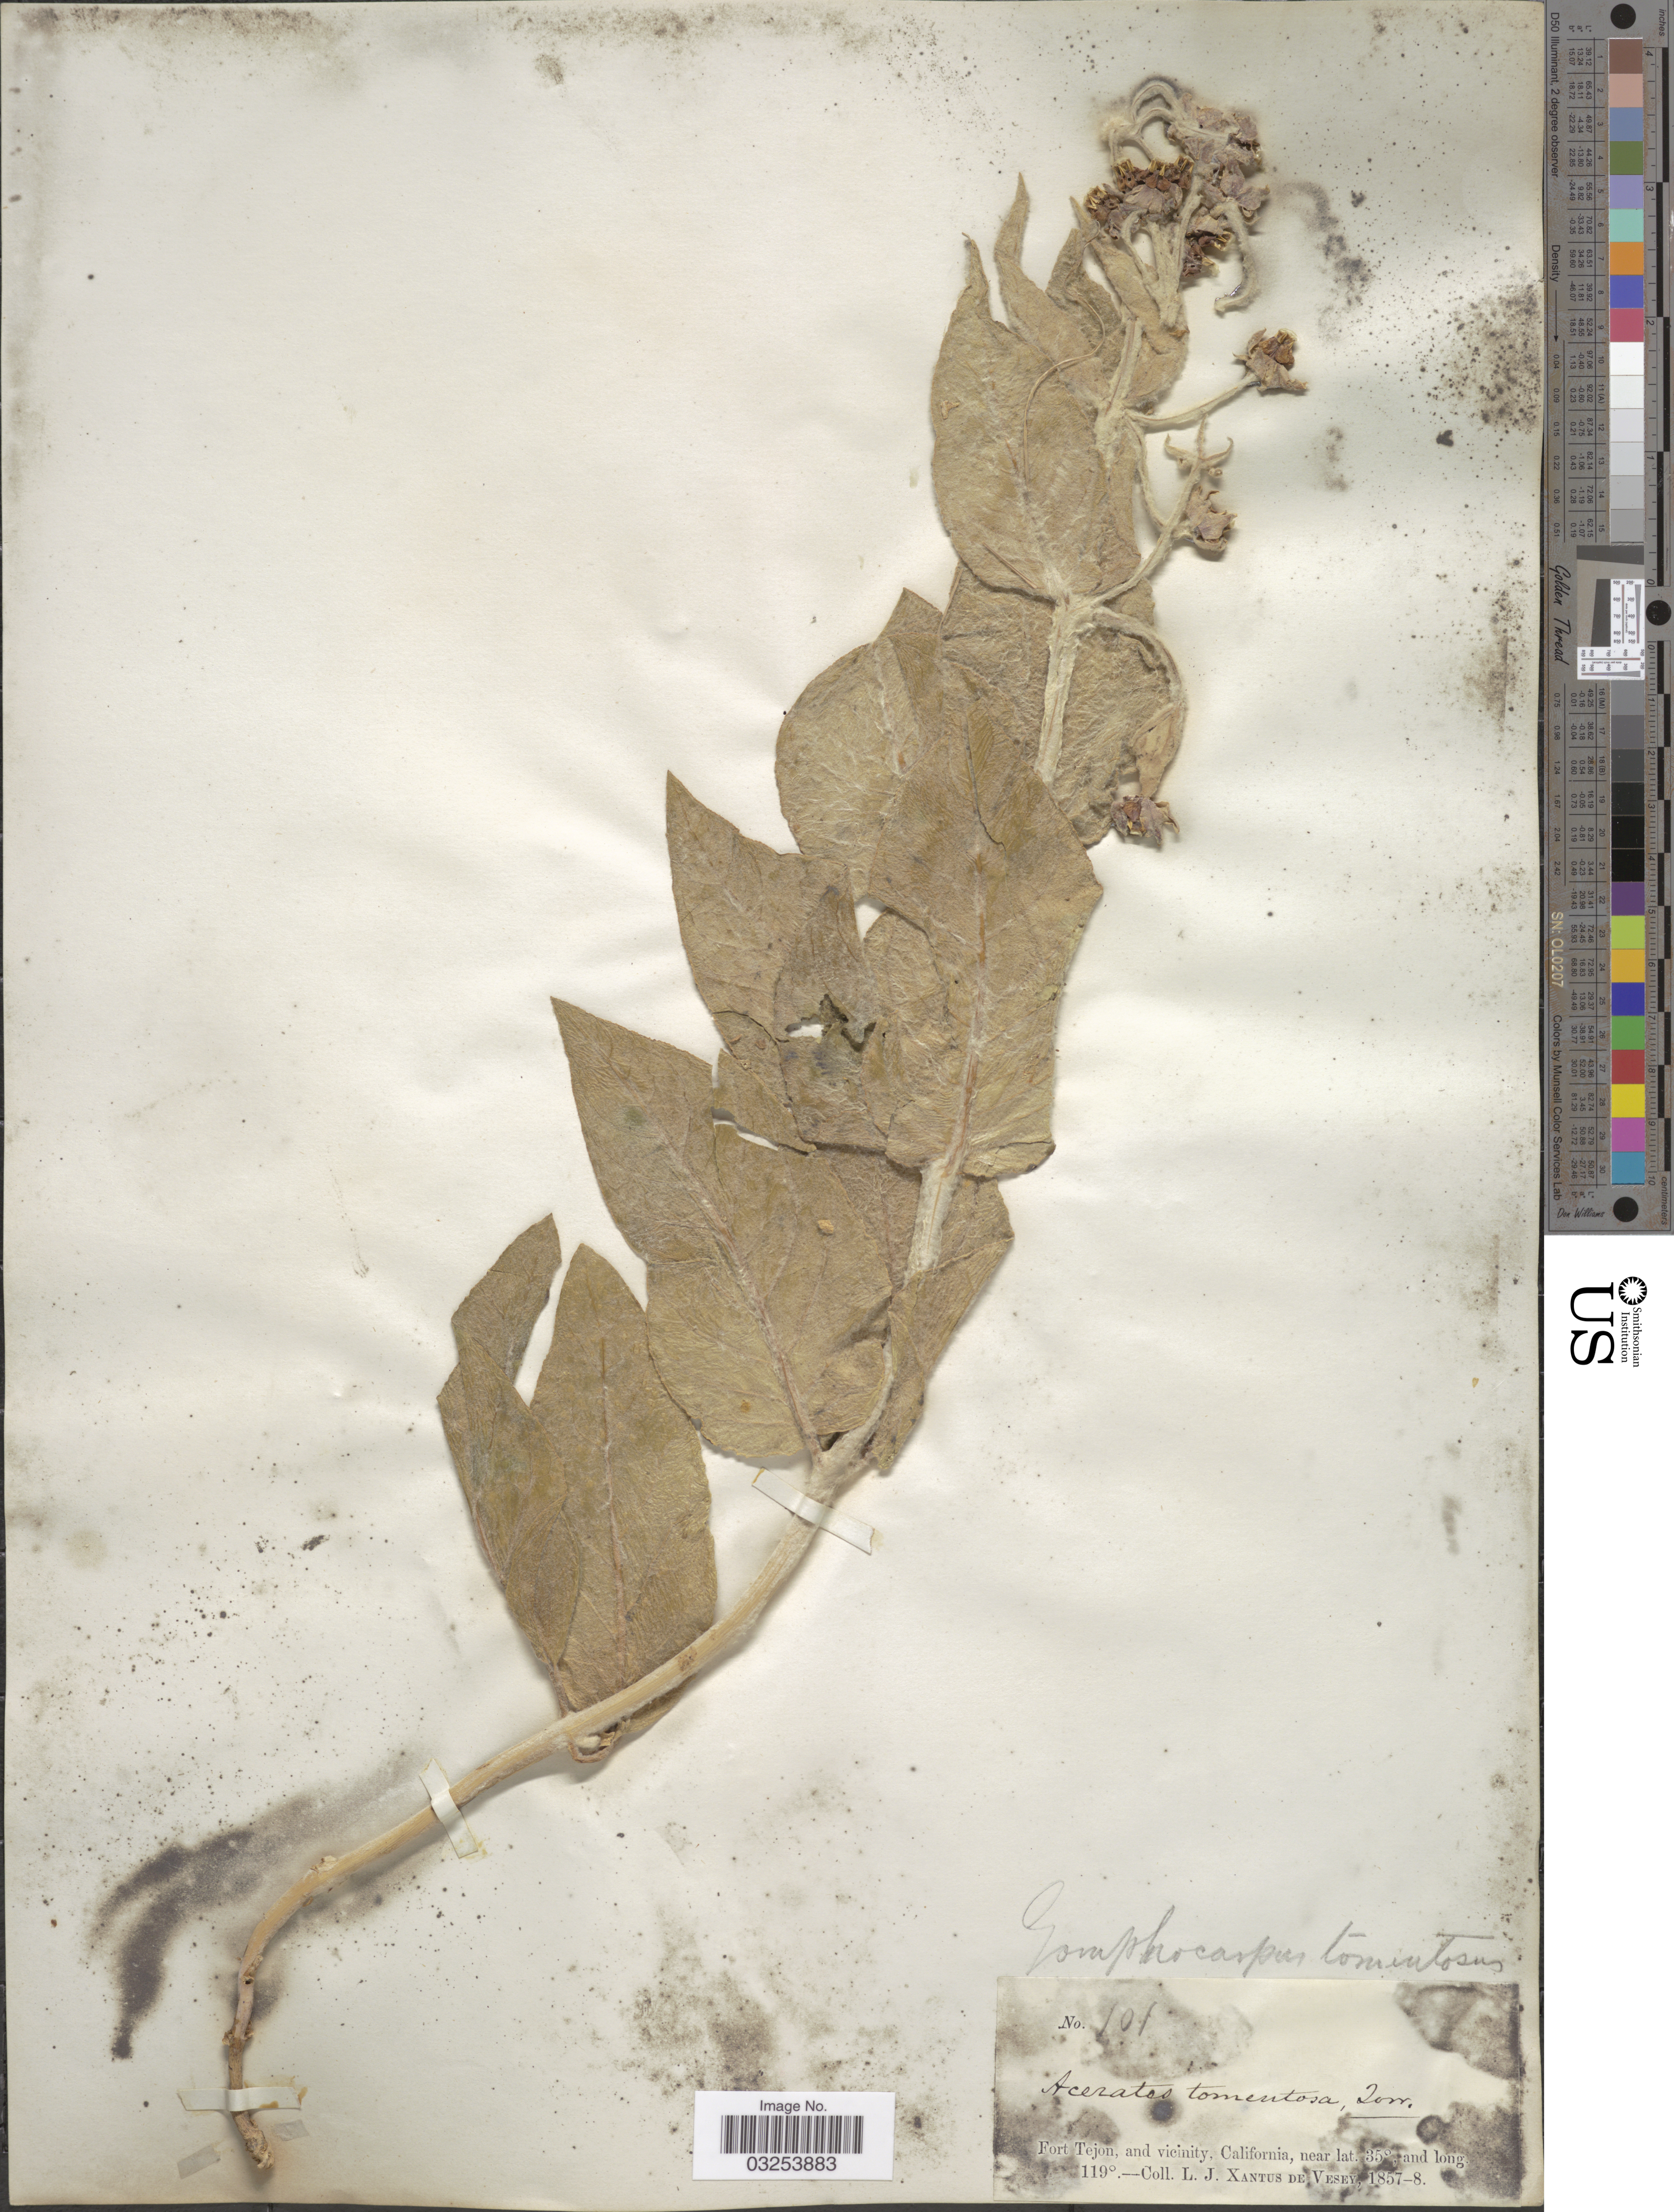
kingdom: Plantae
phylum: Tracheophyta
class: Magnoliopsida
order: Gentianales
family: Apocynaceae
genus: Asclepias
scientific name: Asclepias californica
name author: Greene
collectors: L. Xantus de Vesey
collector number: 101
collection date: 1857/1858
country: United States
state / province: California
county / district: Kern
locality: Fort Tejon, and vicinity.